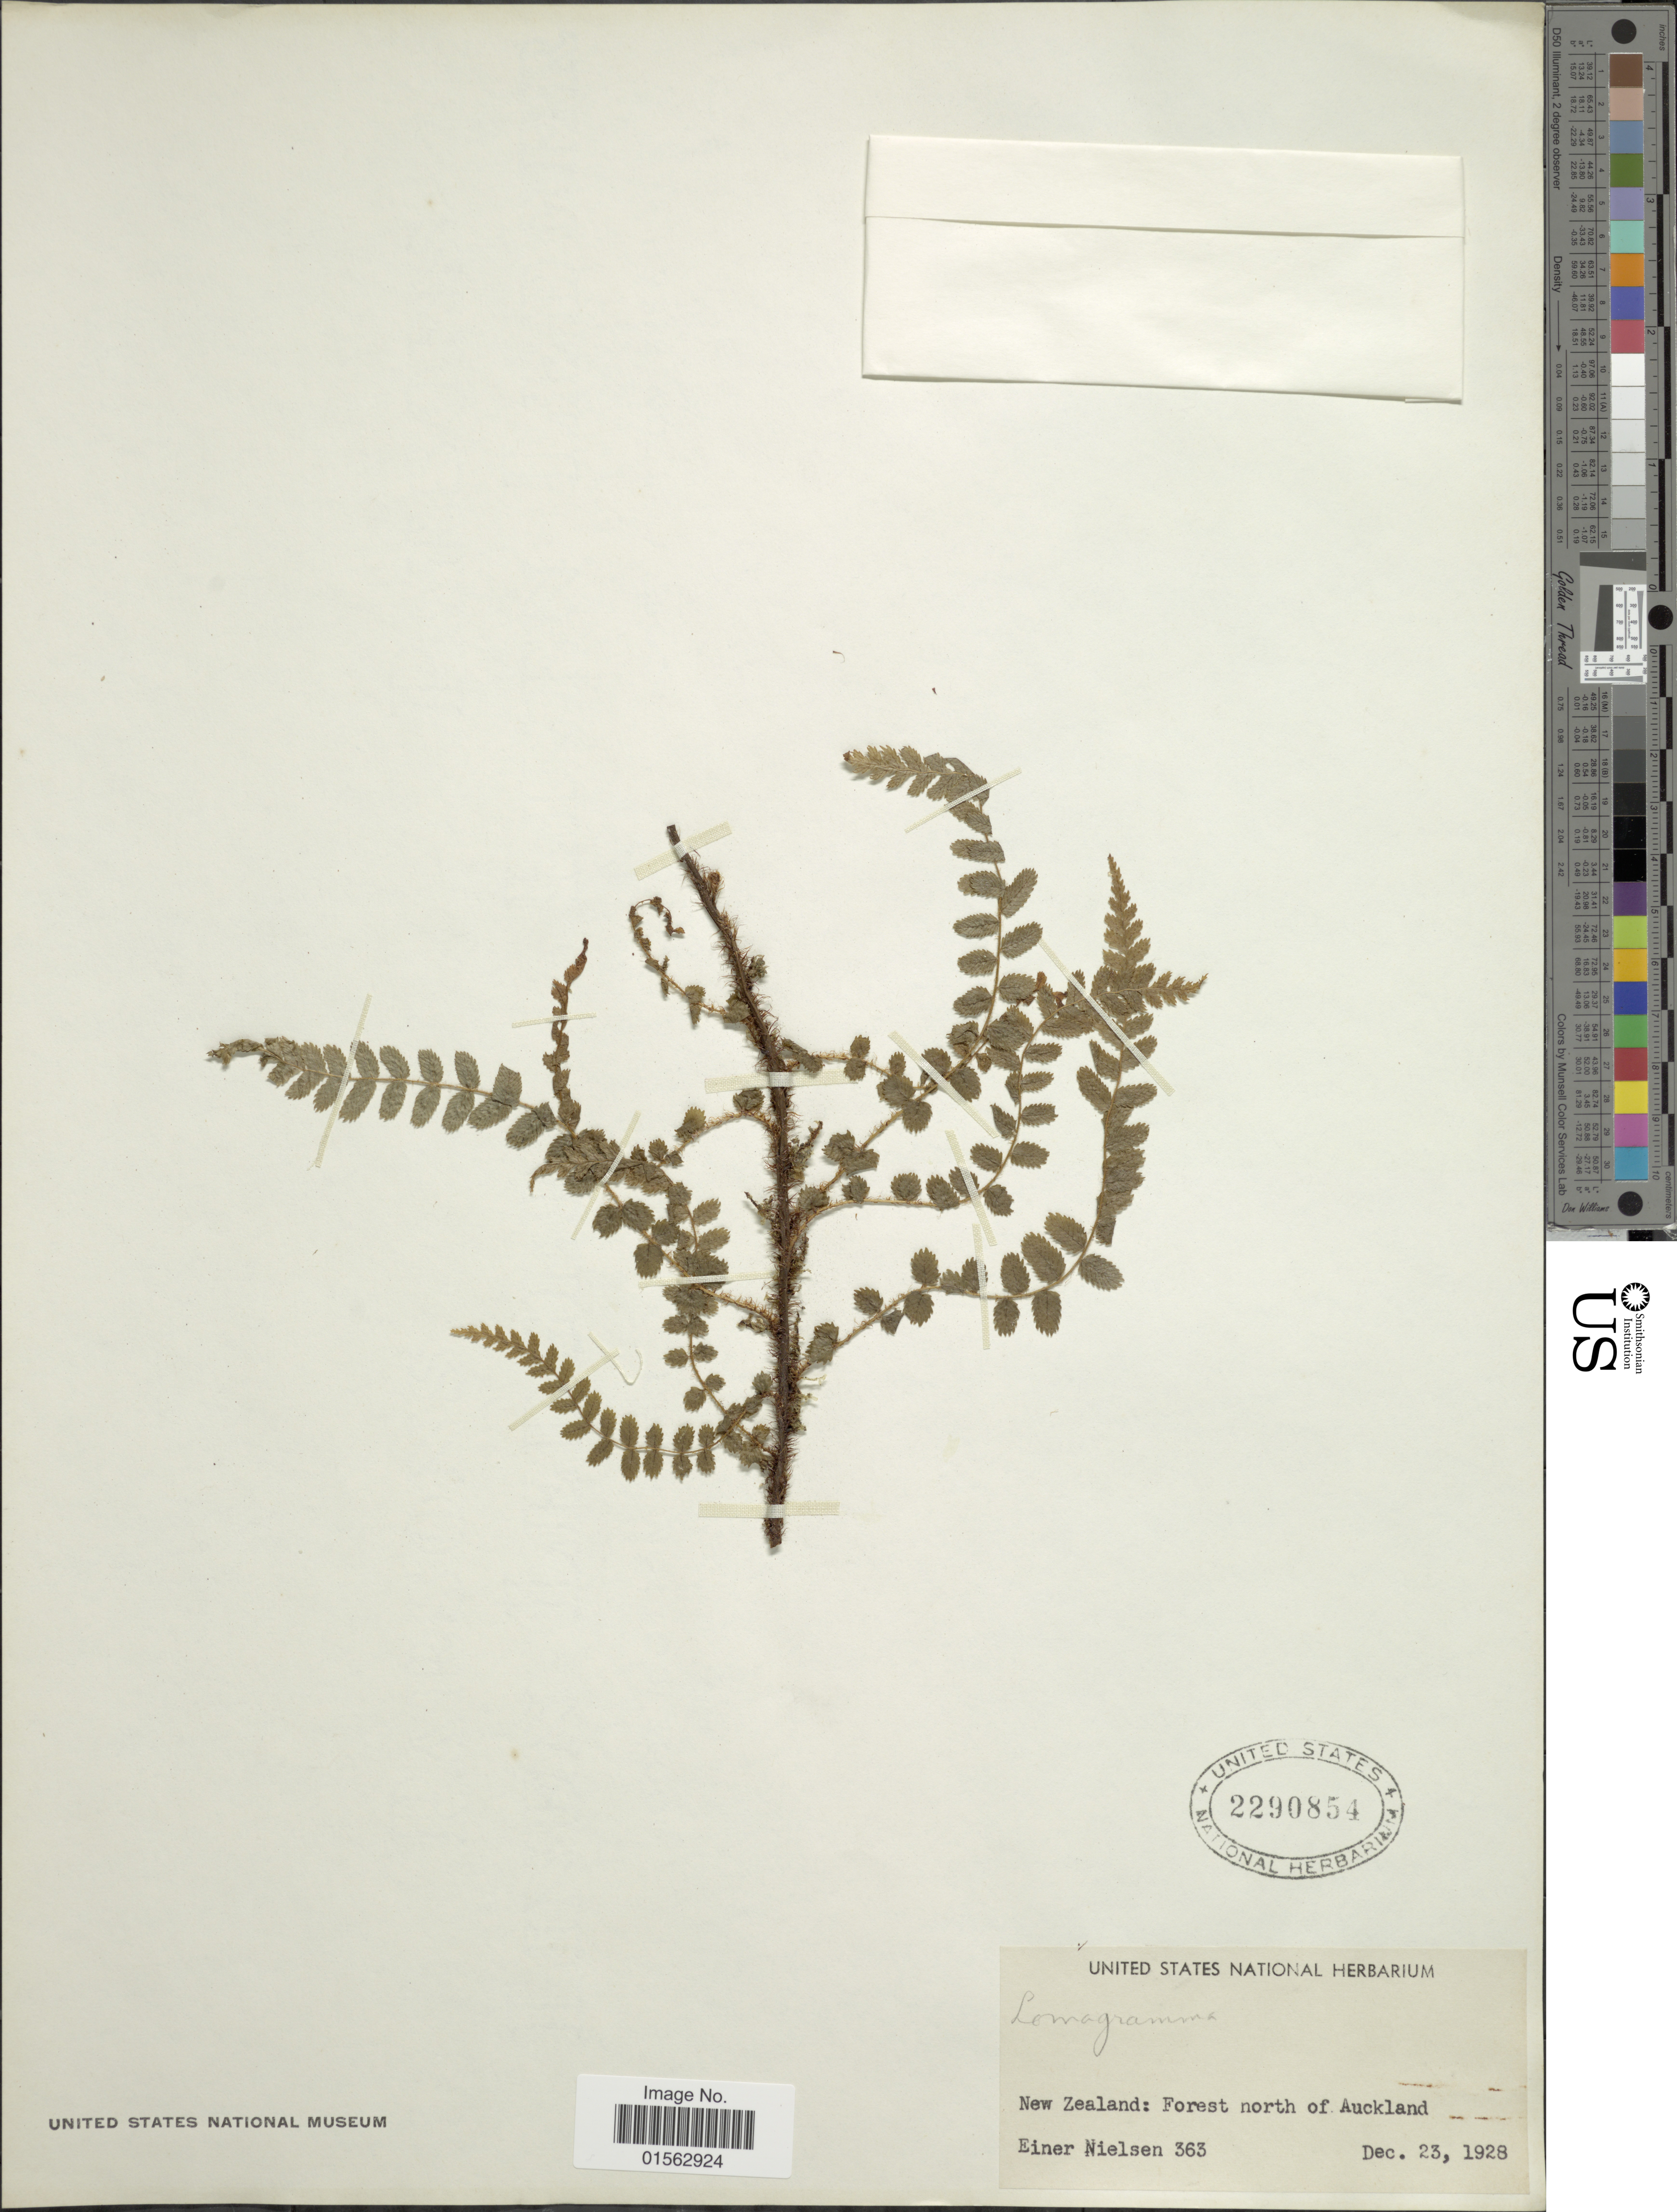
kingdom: Plantae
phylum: Tracheophyta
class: Polypodiopsida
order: Polypodiales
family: Dryopteridaceae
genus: Lomagramma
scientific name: Lomagramma sp.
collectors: E. Nielsen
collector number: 363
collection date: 1928-12-23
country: New Zealand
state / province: Auckland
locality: Foresrt north of Auckland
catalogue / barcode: US 2290854